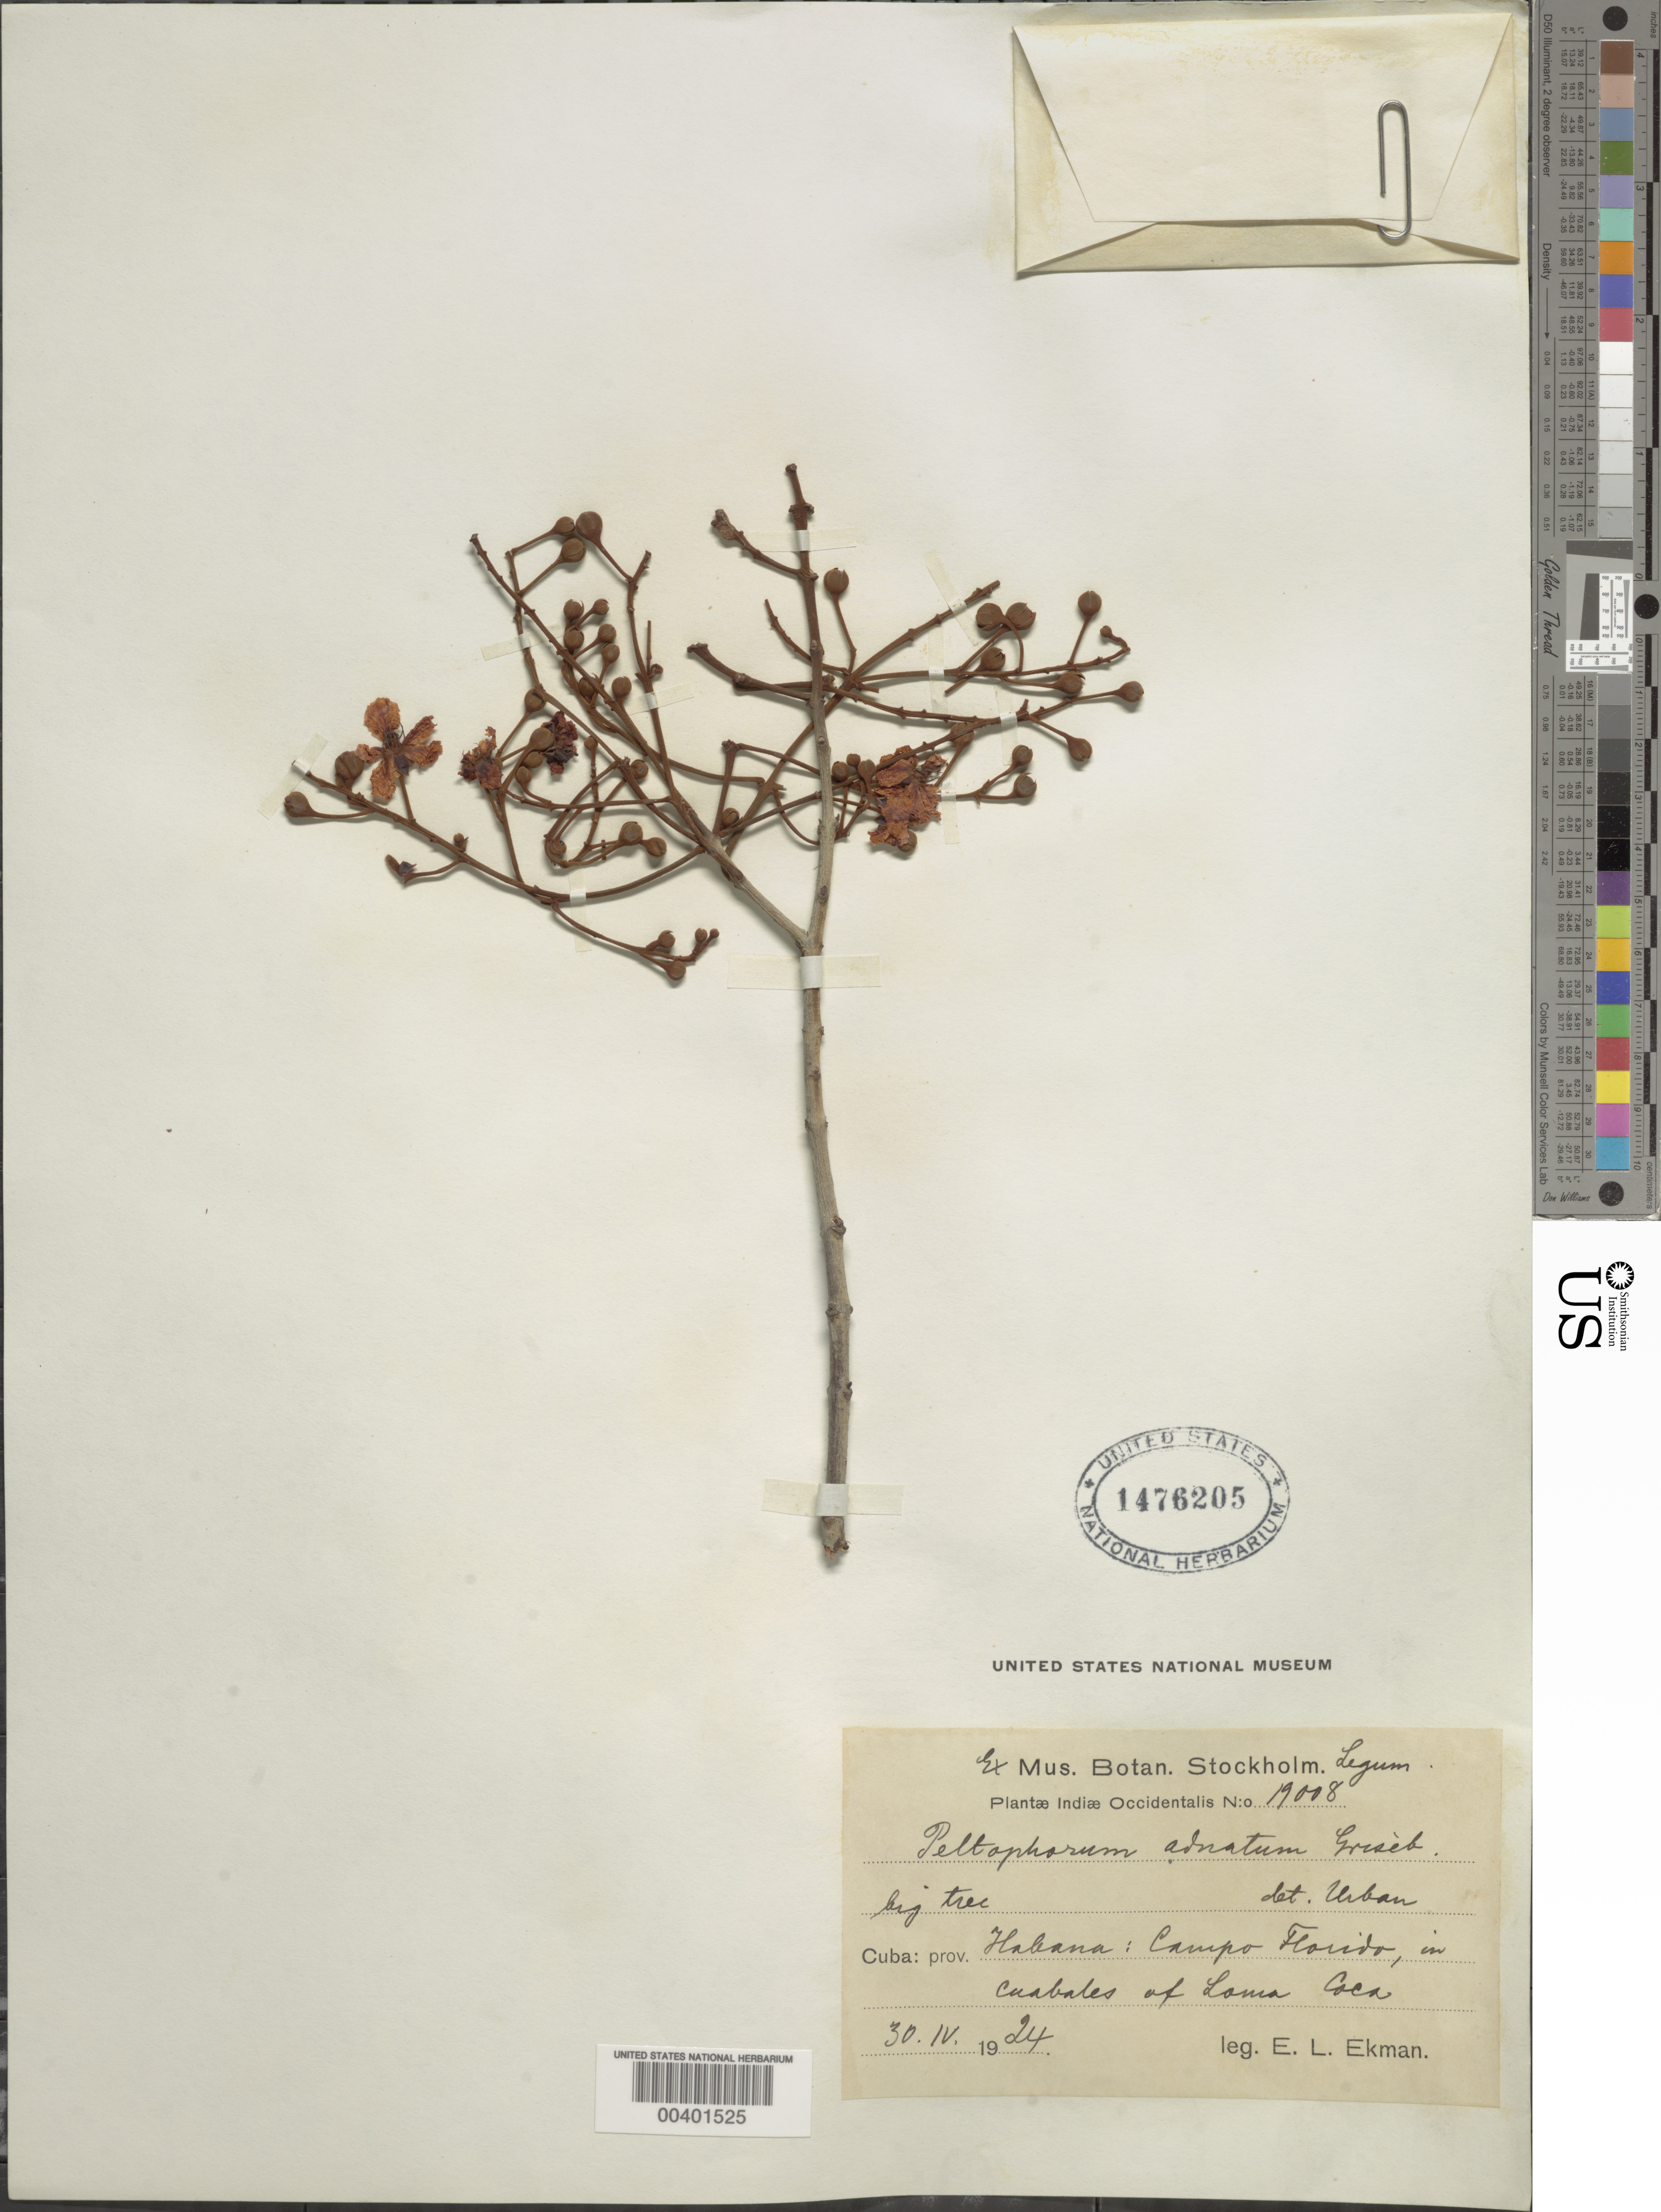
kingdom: Plantae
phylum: Tracheophyta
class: Magnoliopsida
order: Fabales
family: Fabaceae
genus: Peltophorum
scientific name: Peltophorum adnatum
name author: Griseb.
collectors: E. L. Ekman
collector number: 19008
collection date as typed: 30 Apr 1924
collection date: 1924-04-30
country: Cuba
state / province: La Habana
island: Greater Antilles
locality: Campo florida, in cuabales of loma coca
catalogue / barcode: US 1476205